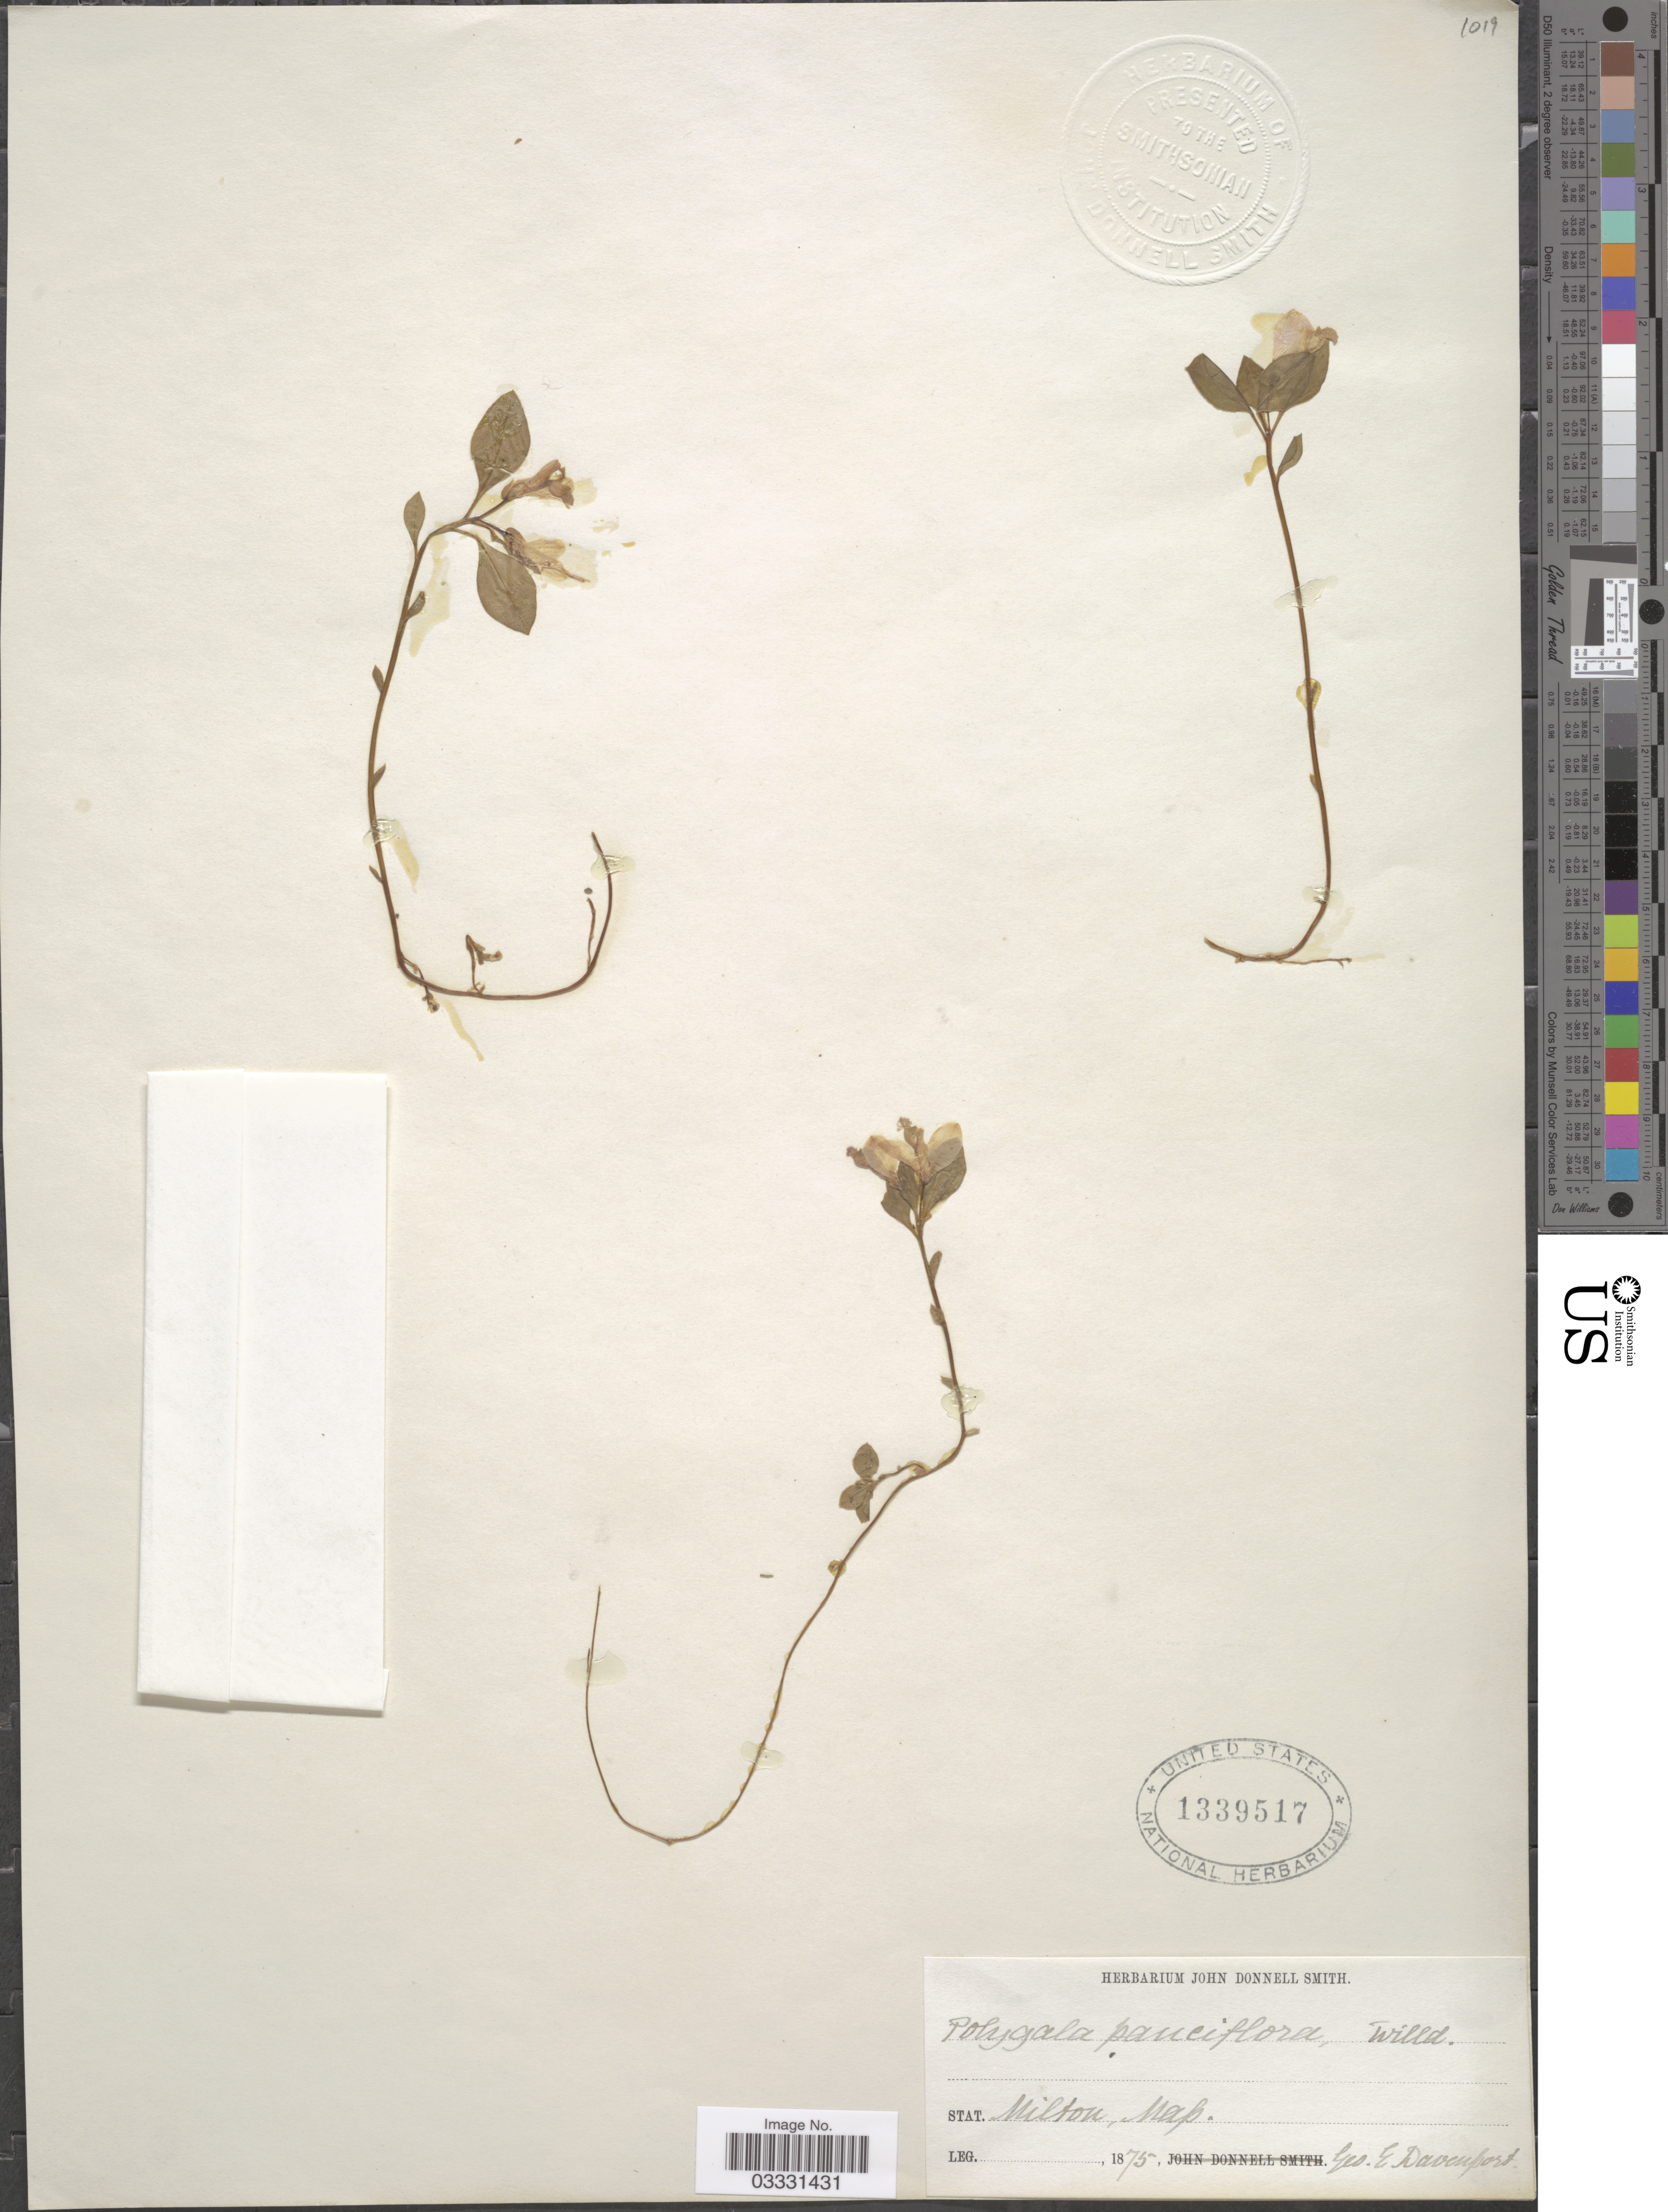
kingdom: Plantae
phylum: Tracheophyta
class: Magnoliopsida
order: Fabales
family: Polygalaceae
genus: Polygaloides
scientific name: Polygaloides paucifolia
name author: (Willd.) J.R. Abbott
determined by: Strong, Mark T., (BOT), Smithsonian Institution - National Museum of Natural History (UNITED STATES)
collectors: G. E. Davenport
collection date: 1875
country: United States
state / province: Massachusetts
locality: Milton.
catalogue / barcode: US 1339517